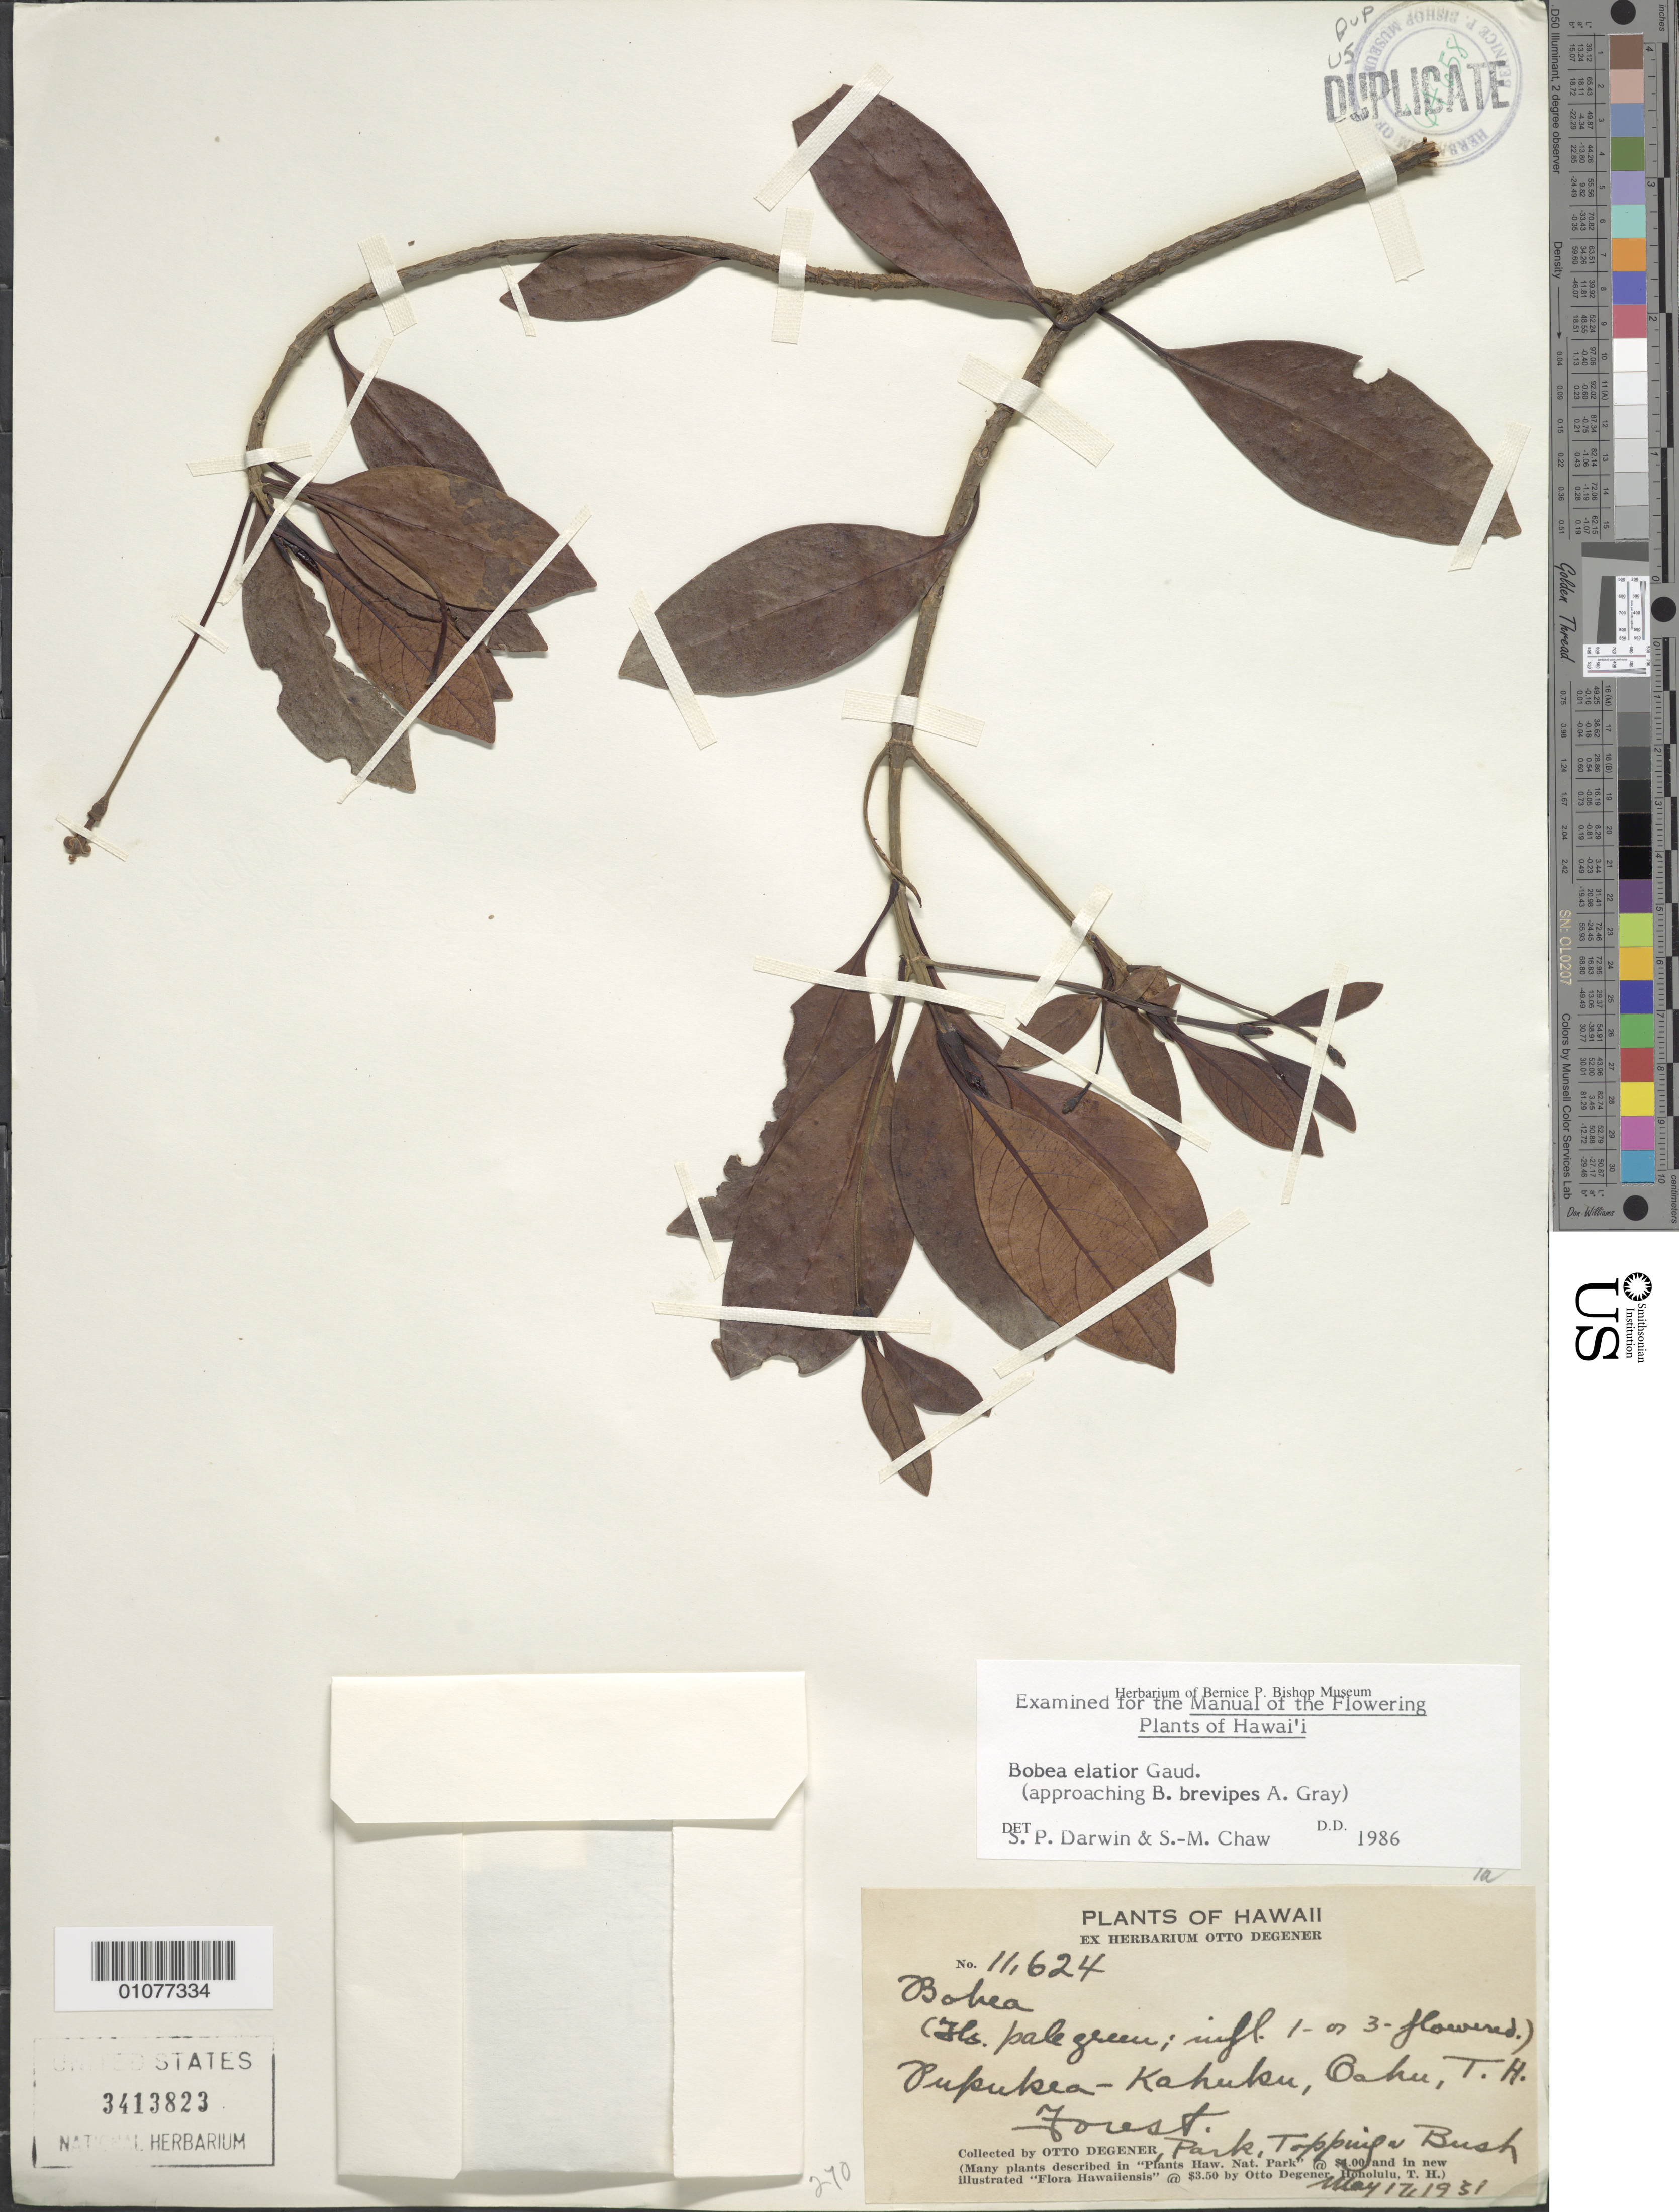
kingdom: Plantae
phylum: Tracheophyta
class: Magnoliopsida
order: Gentianales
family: Rubiaceae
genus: Bobea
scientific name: Bobea elatior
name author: Gaudich.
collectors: O. Degener, -. Park, D. L. Topping & -- Bush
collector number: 11624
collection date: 1931-05-17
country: United States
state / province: Hawaii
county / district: Honolulu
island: Oahu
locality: Pupukea-Kahuku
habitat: forest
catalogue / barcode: US 3413823